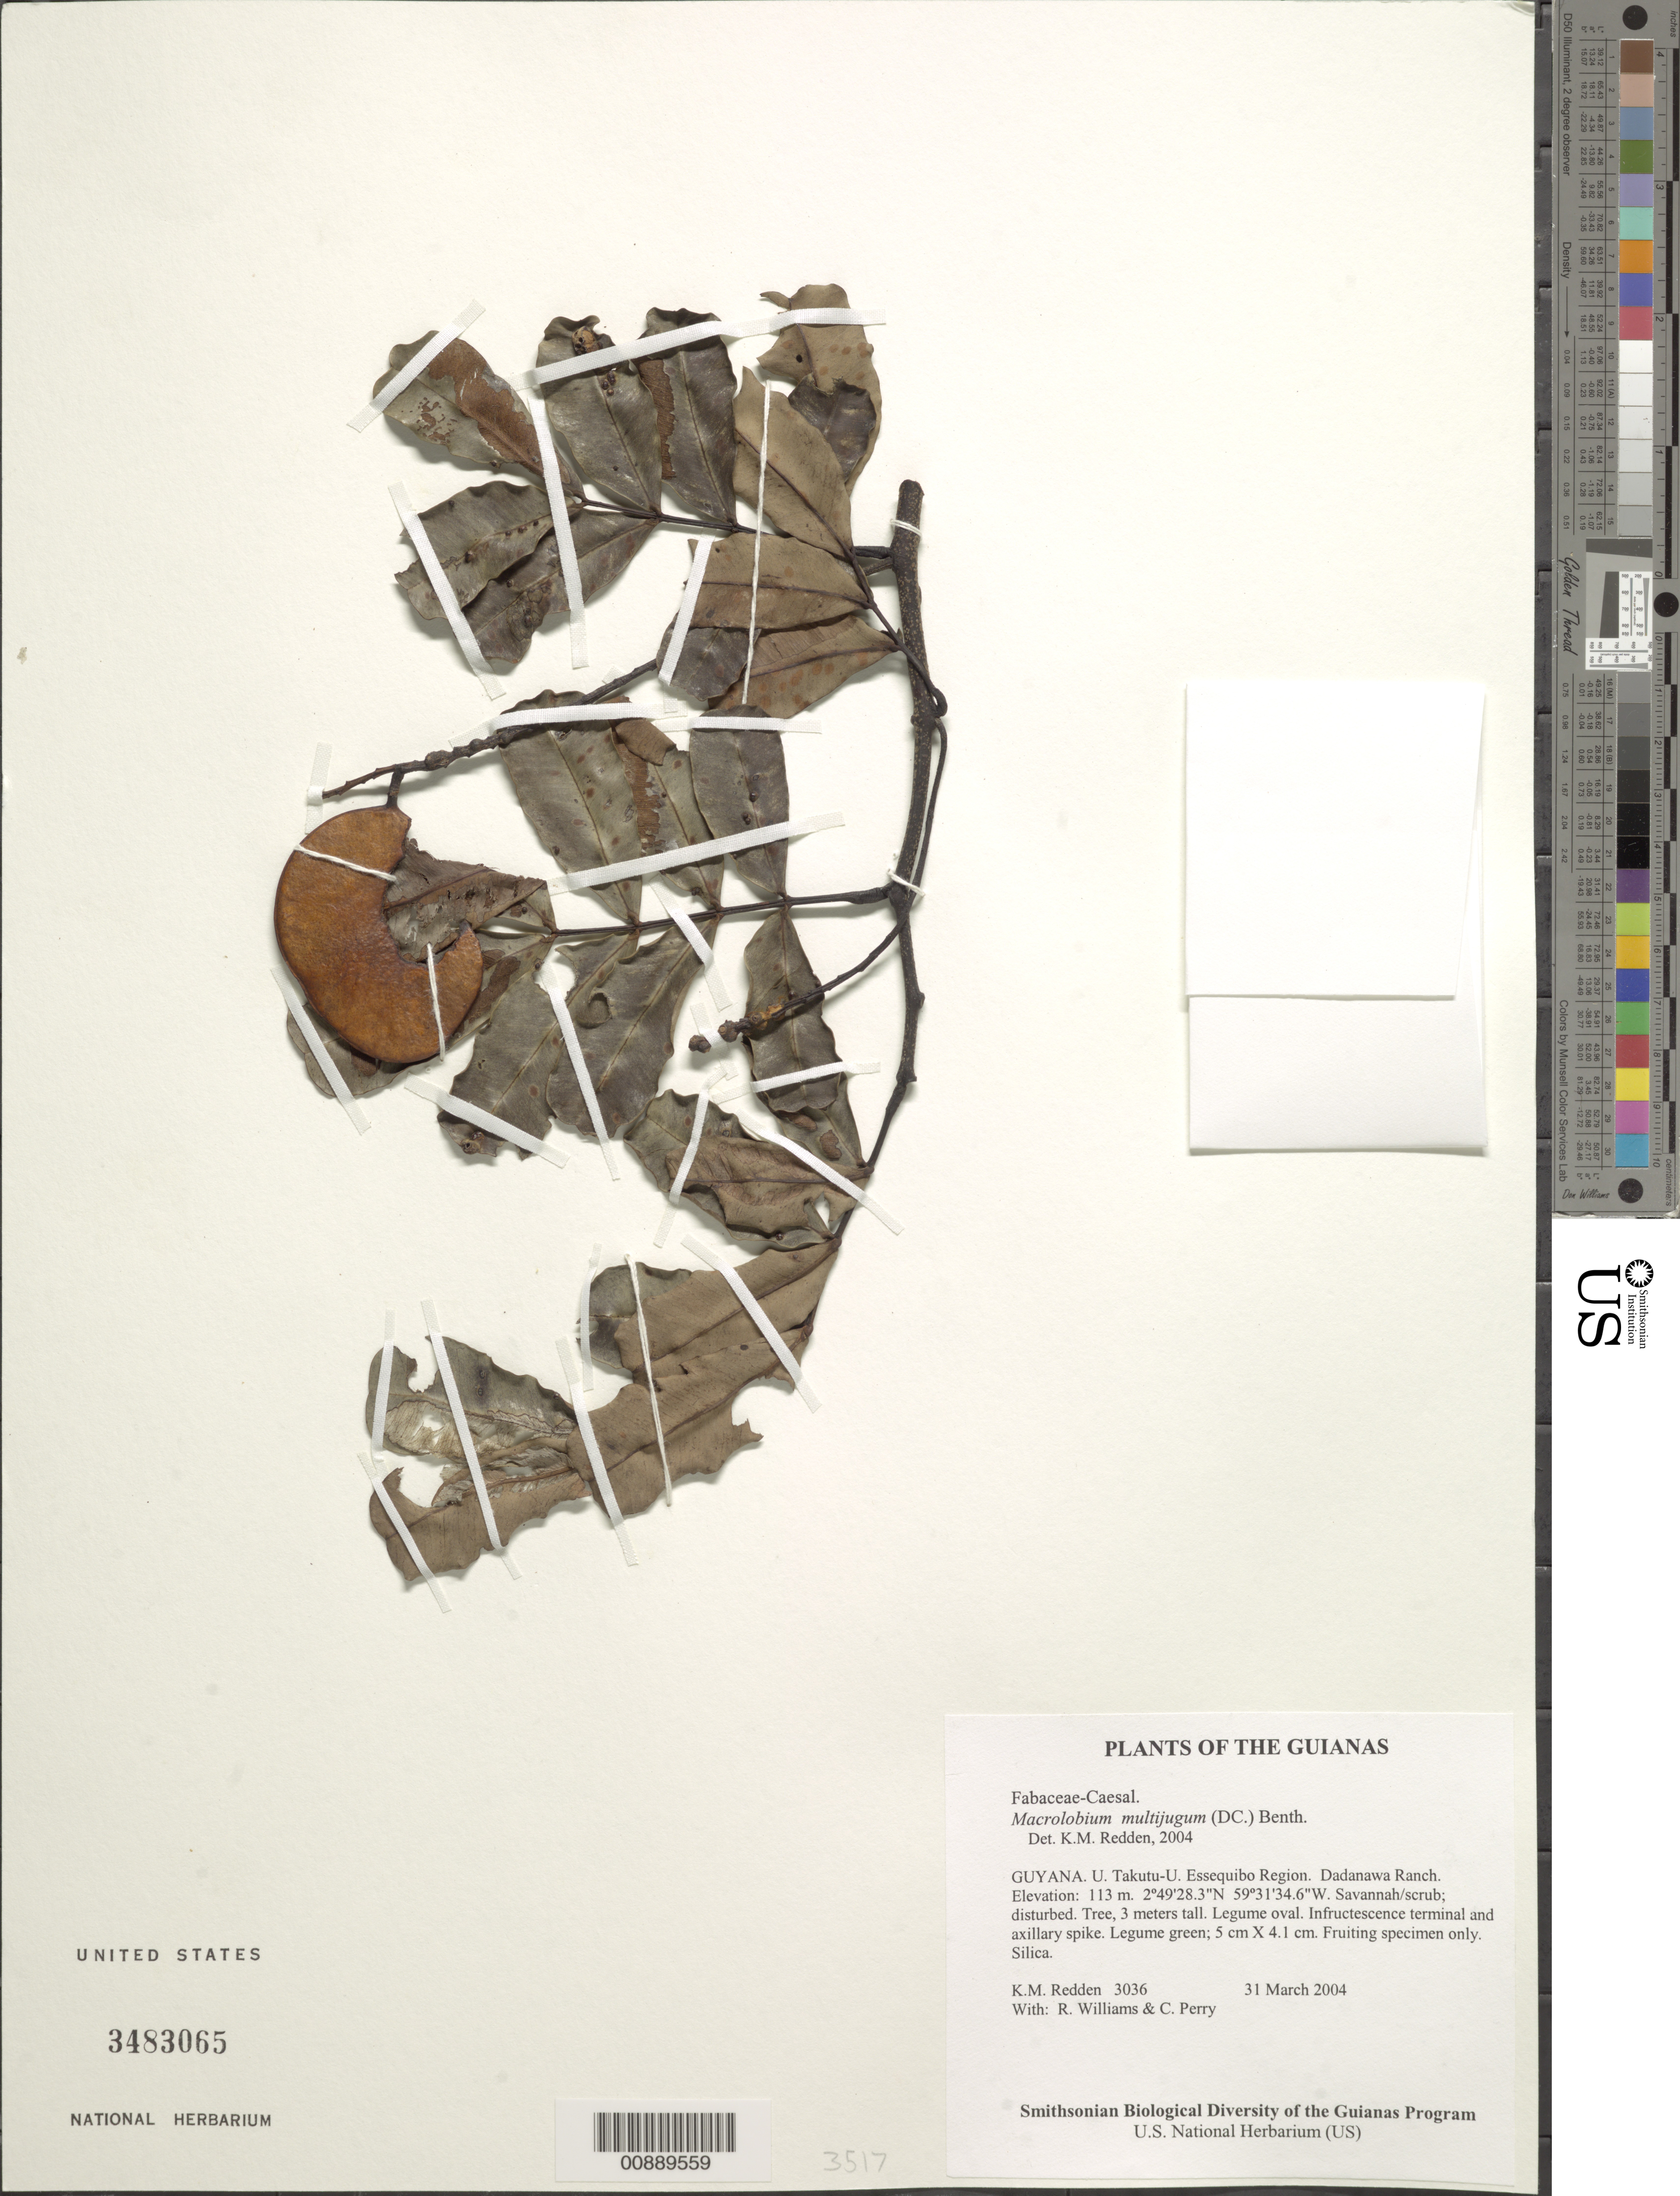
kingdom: Plantae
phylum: Tracheophyta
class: Magnoliopsida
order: Fabales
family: Fabaceae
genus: Macrolobium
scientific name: Macrolobium multijugum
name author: (DC.) Benth.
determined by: Redden, K. M.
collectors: K. M. Redden, R. Williams & C. Perry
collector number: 3036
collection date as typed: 31 March 2004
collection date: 2004-03-31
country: Guyana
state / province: U. Takutu-U. Essequibo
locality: Dadanawa Ranch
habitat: Savanna/scrub; disturbed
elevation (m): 113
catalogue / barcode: US 3483065